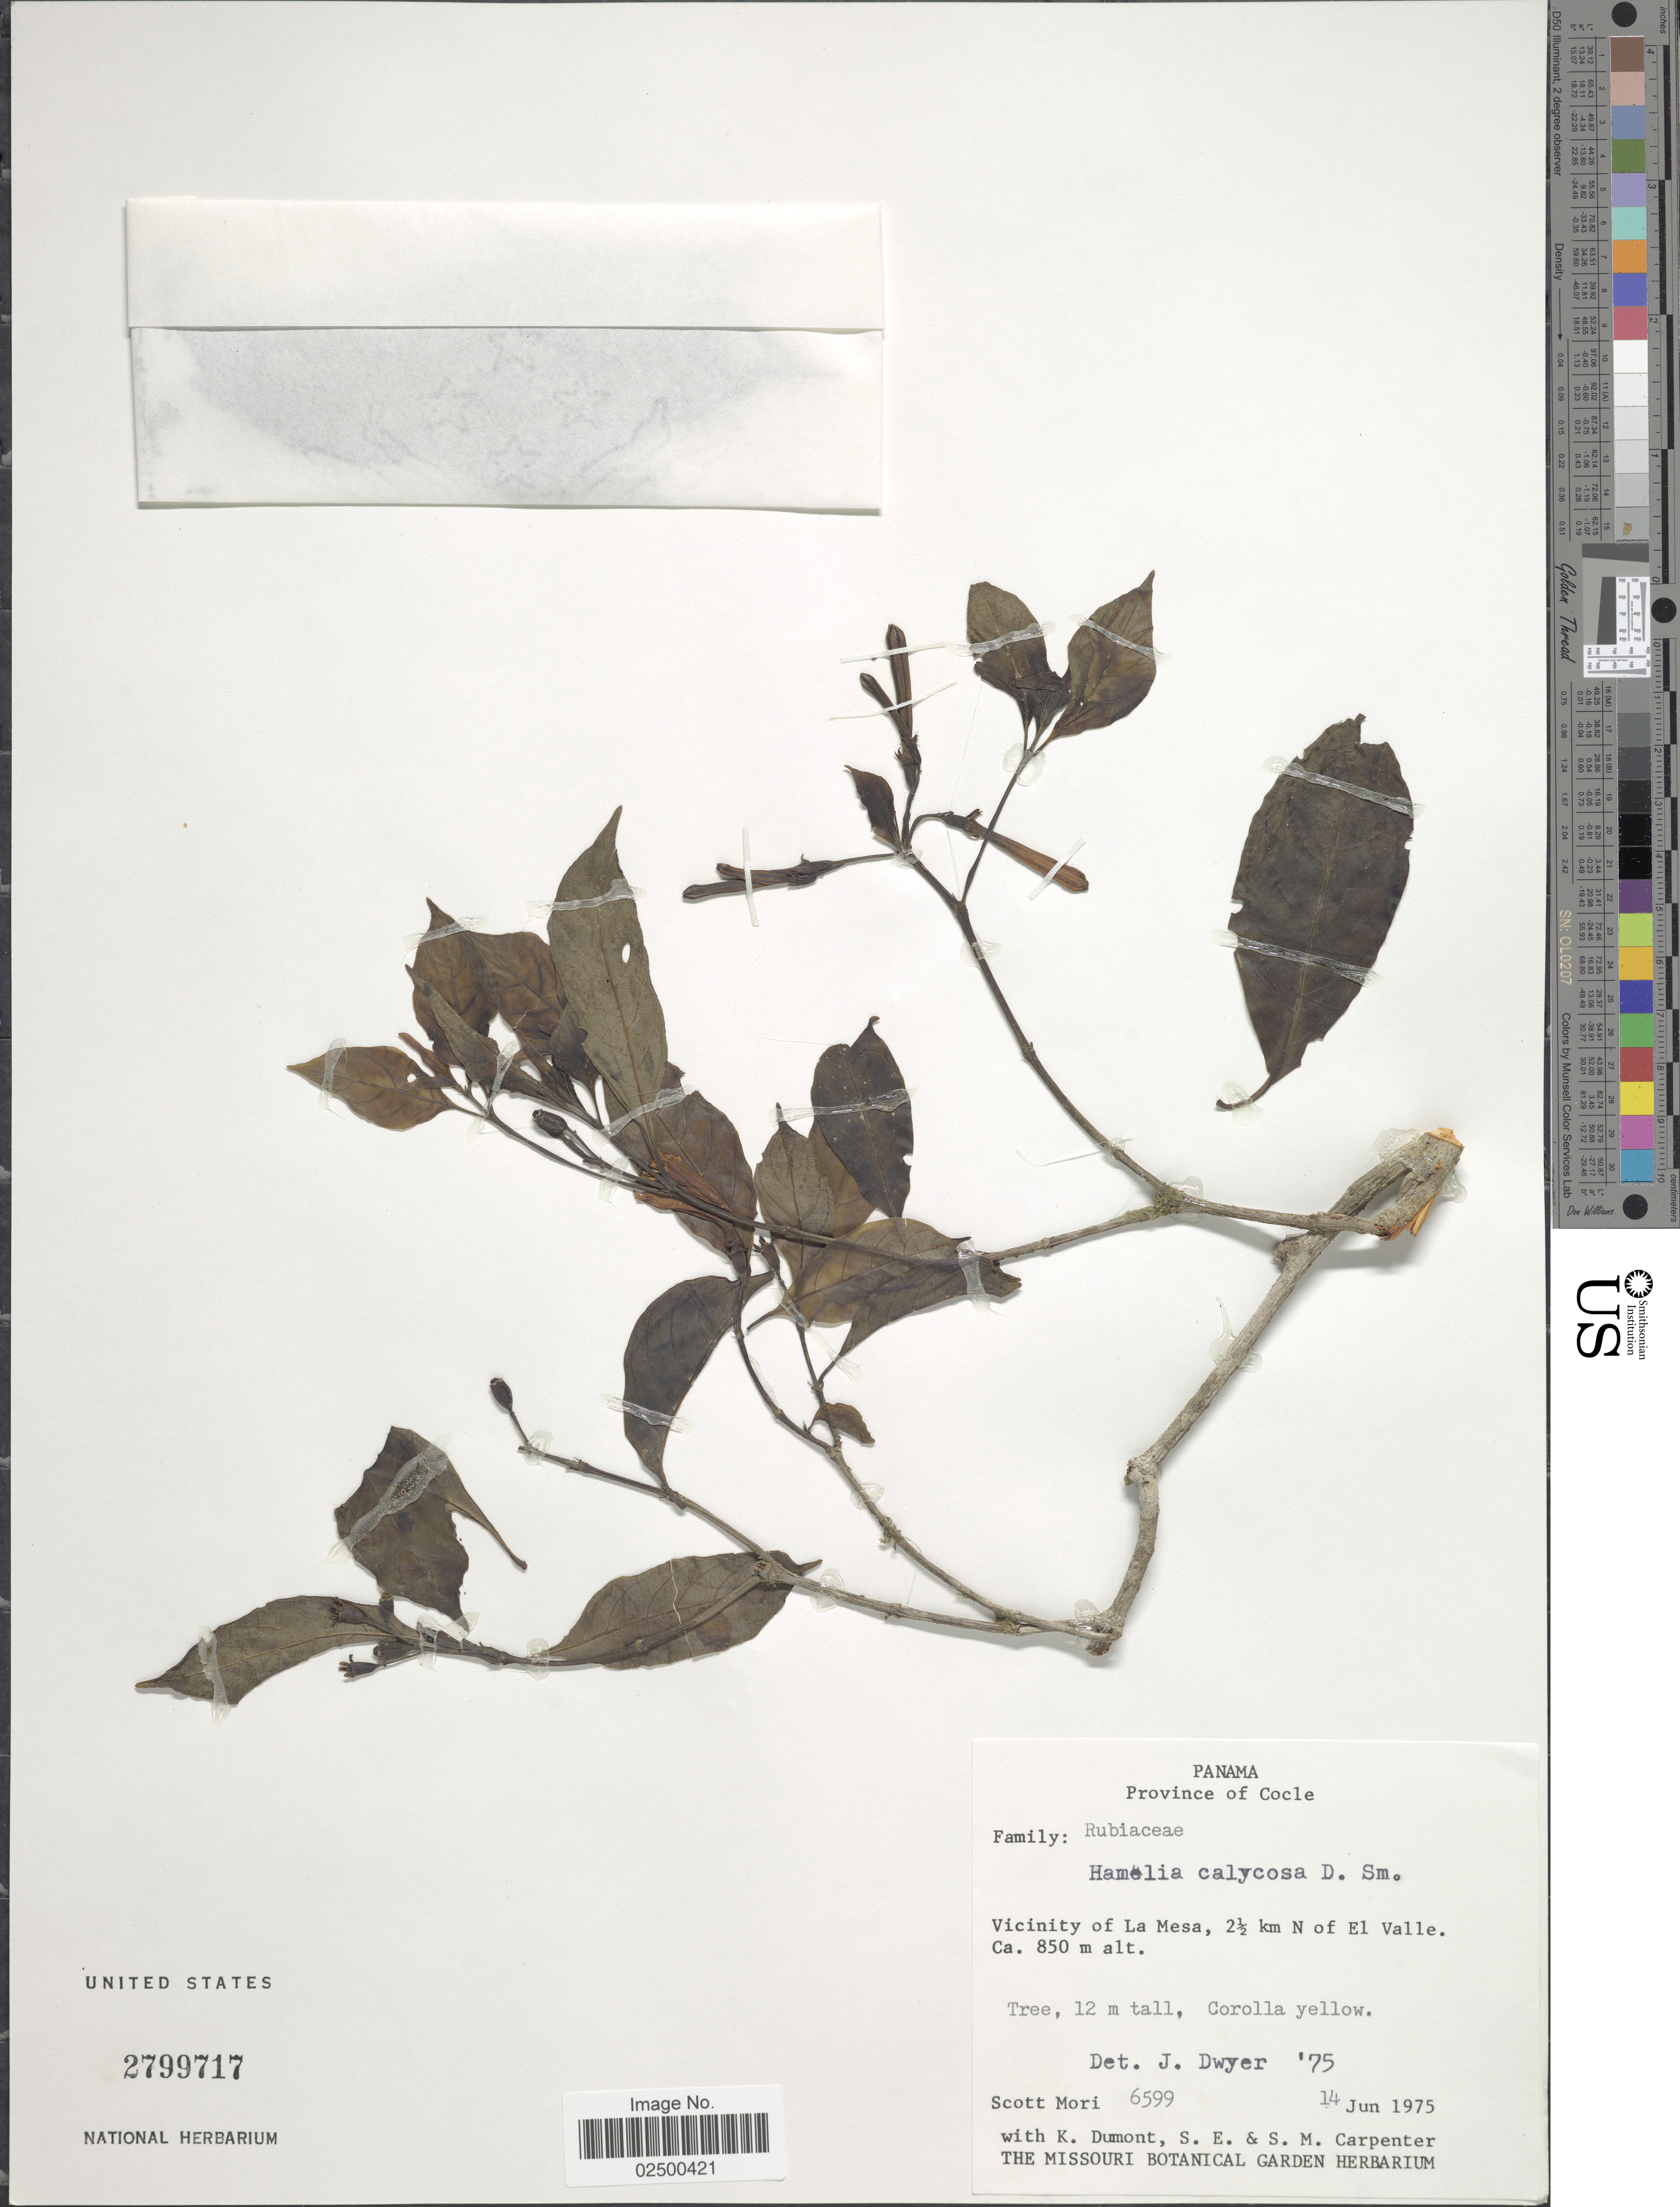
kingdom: Plantae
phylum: Tracheophyta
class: Magnoliopsida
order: Gentianales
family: Rubiaceae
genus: Hamelia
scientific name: Hamelia calycosa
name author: Donn. Sm.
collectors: S. Mori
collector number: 6599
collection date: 1975-06-14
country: Panama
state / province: Coclé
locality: Province of Cocle, Vicinity of La Mesa, 2½ km N of El Valle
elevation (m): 850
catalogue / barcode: US 2799717